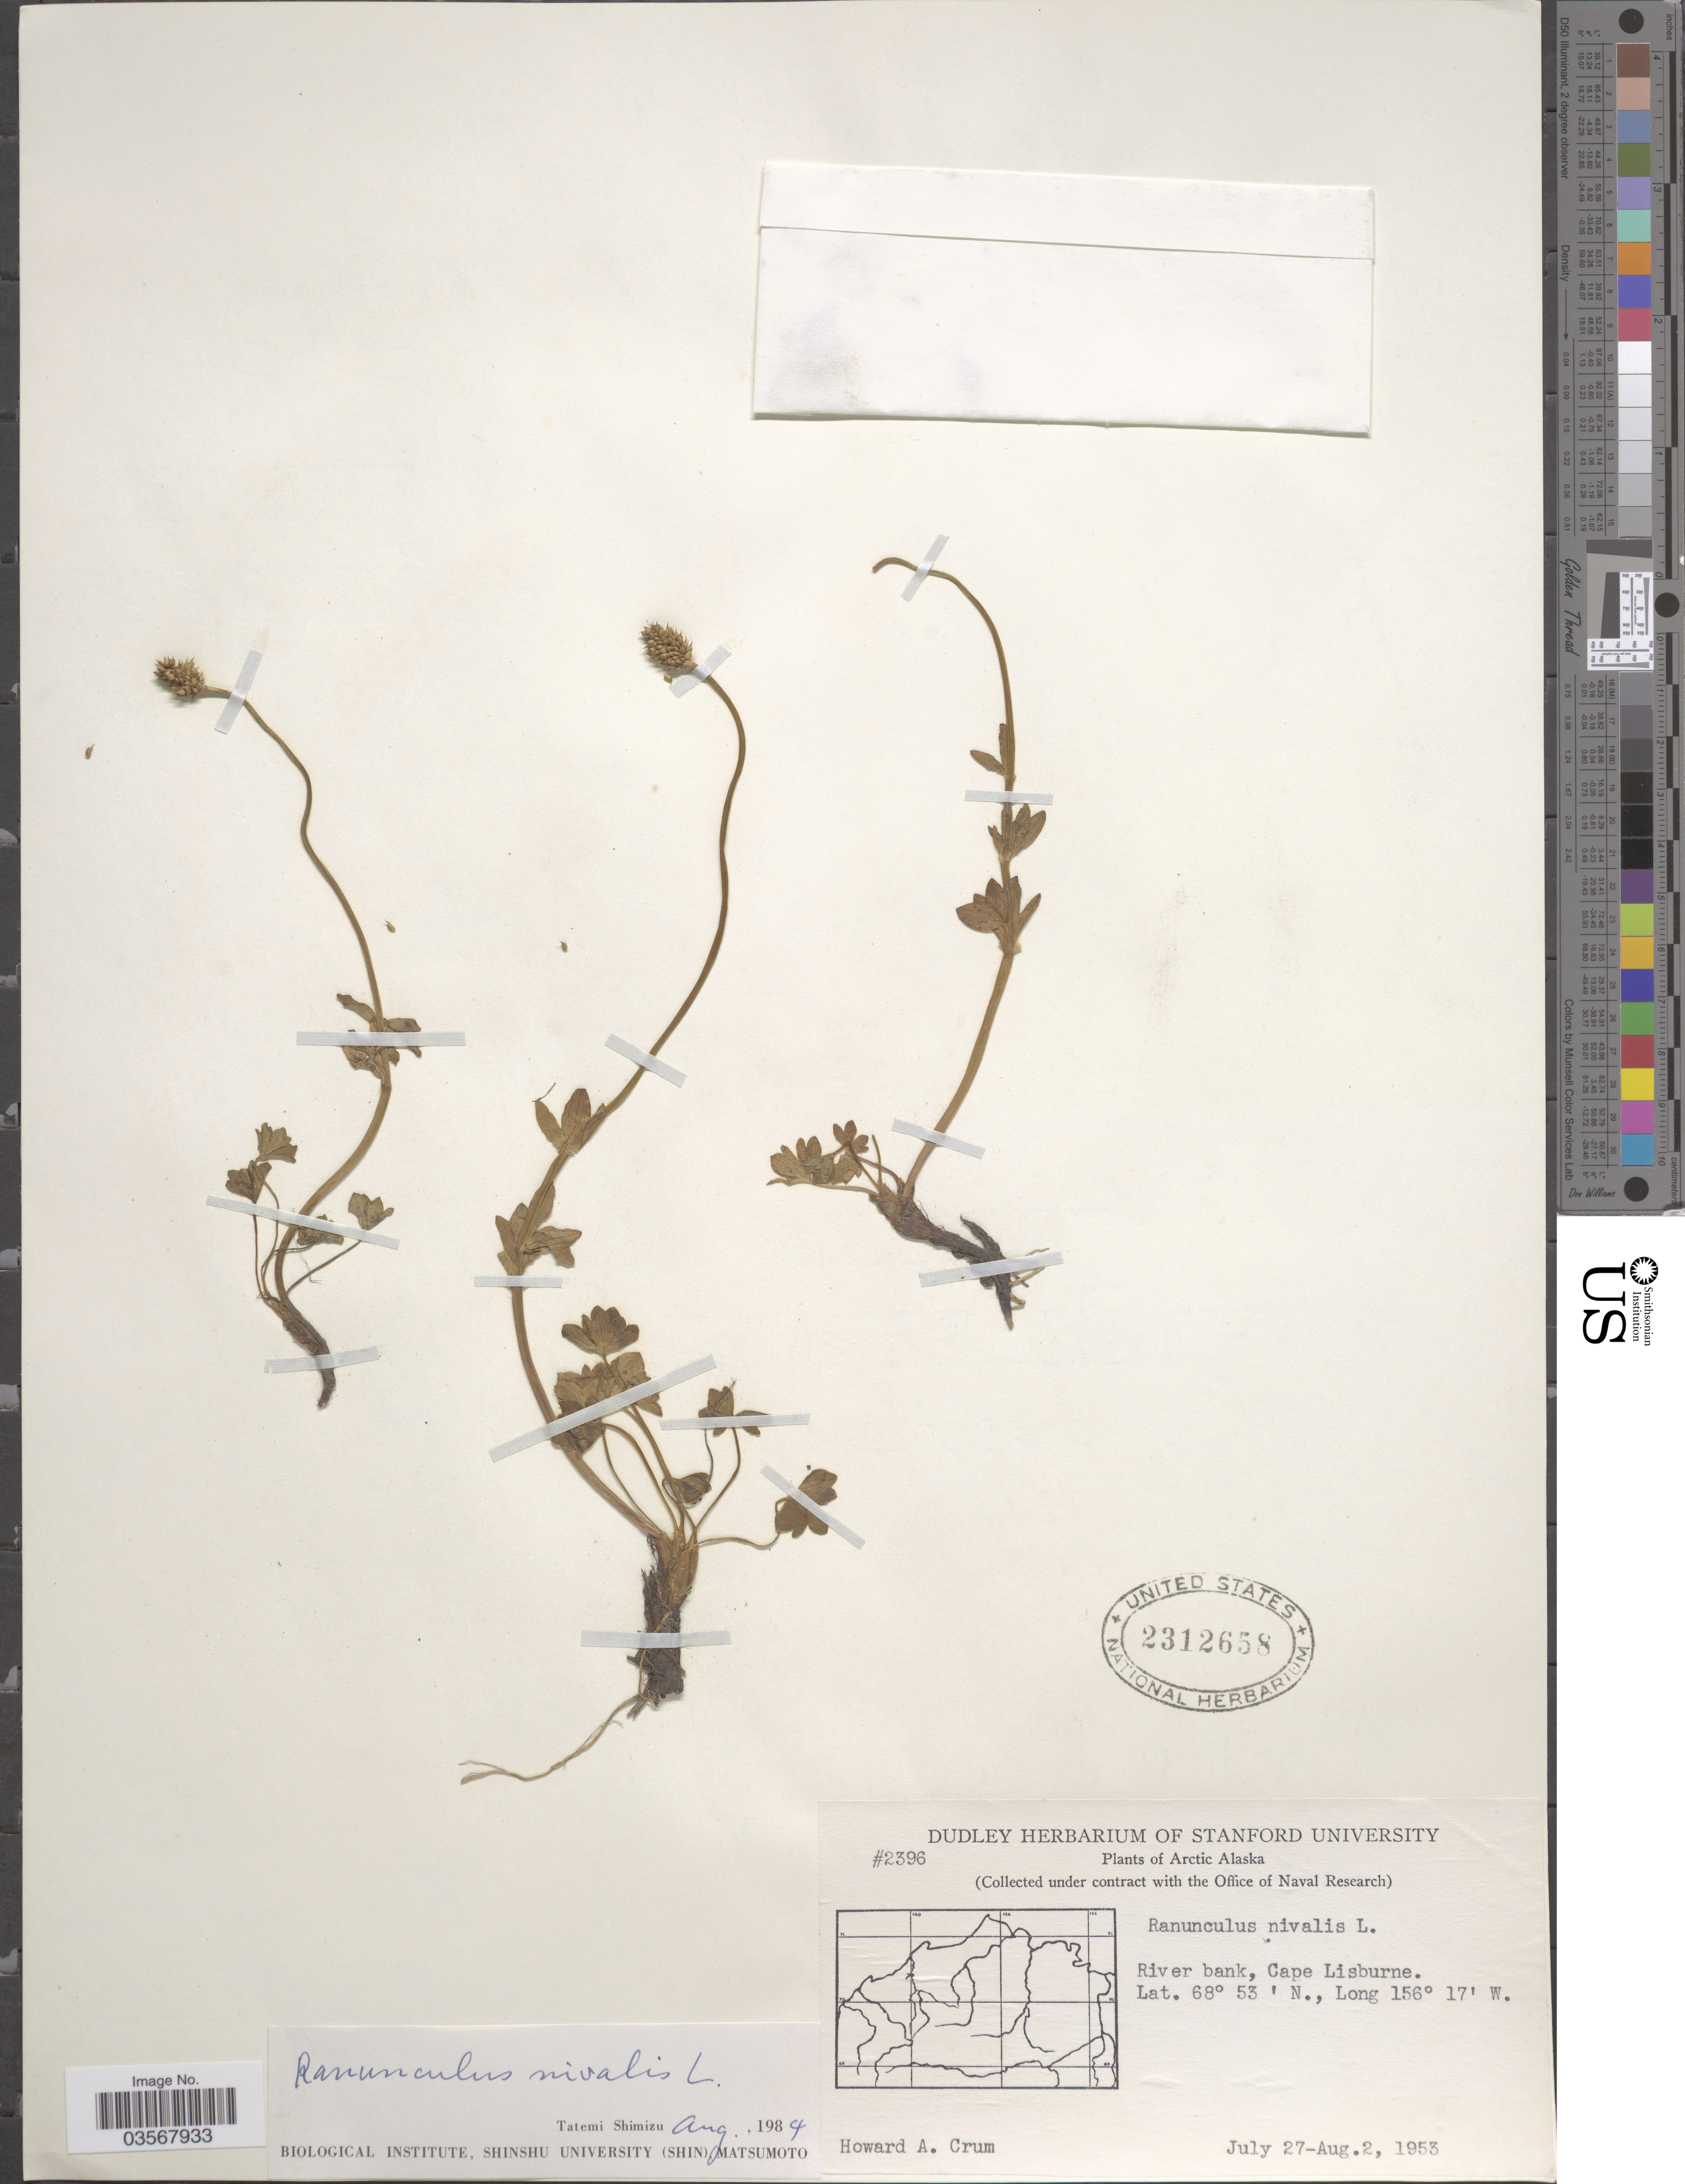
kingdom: Plantae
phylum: Tracheophyta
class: Magnoliopsida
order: Ranunculales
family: Ranunculaceae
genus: Ranunculus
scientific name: Ranunculus nivalis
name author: L.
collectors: H. A. Crum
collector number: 2396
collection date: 1953-07-27/1953-08-02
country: United States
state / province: Alaska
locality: Arctic Alaska. River bank, Cape Lisburrne.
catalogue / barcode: US 2312658